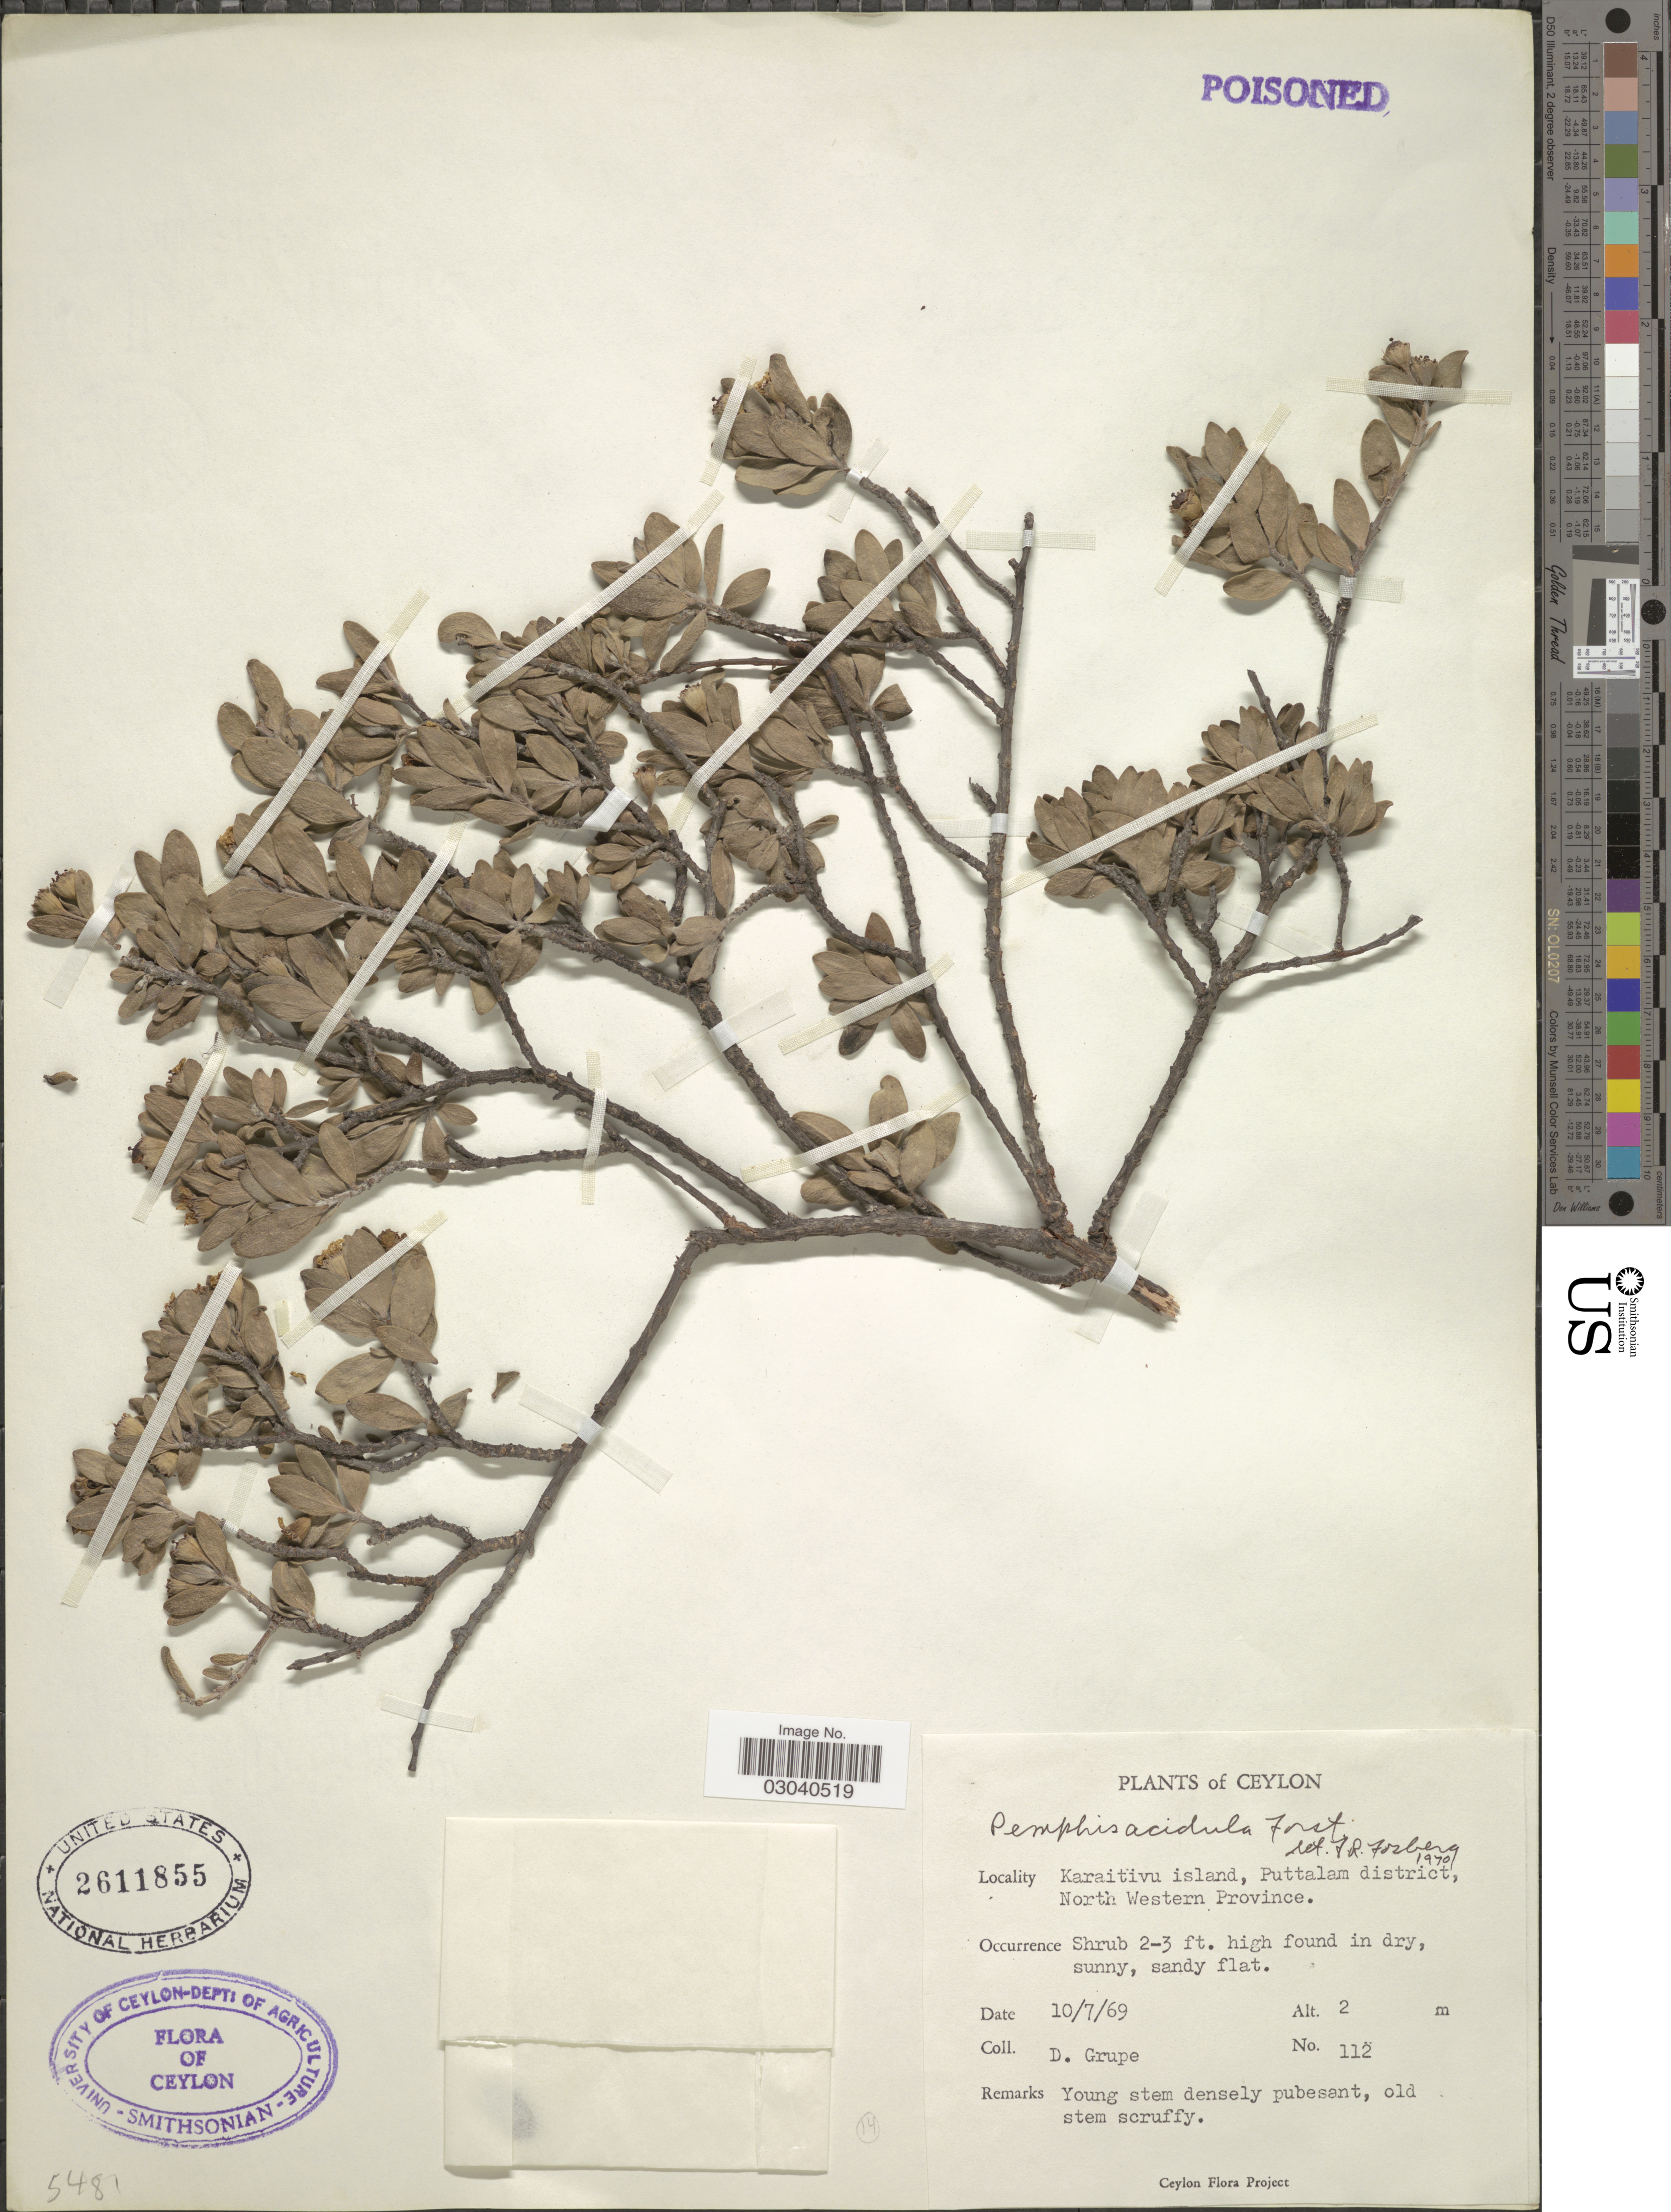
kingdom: Plantae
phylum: Tracheophyta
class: Magnoliopsida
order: Myrtales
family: Lythraceae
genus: Pemphis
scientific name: Pemphis acidula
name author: J.R. Forst. & G. Forst.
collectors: D. Grupe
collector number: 112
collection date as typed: Transcribed d/m/y: 10/7/69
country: Sri Lanka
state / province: North Western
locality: Ceylon. Karaitivu island, Puttalam district.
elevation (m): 2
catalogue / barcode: US 2611855